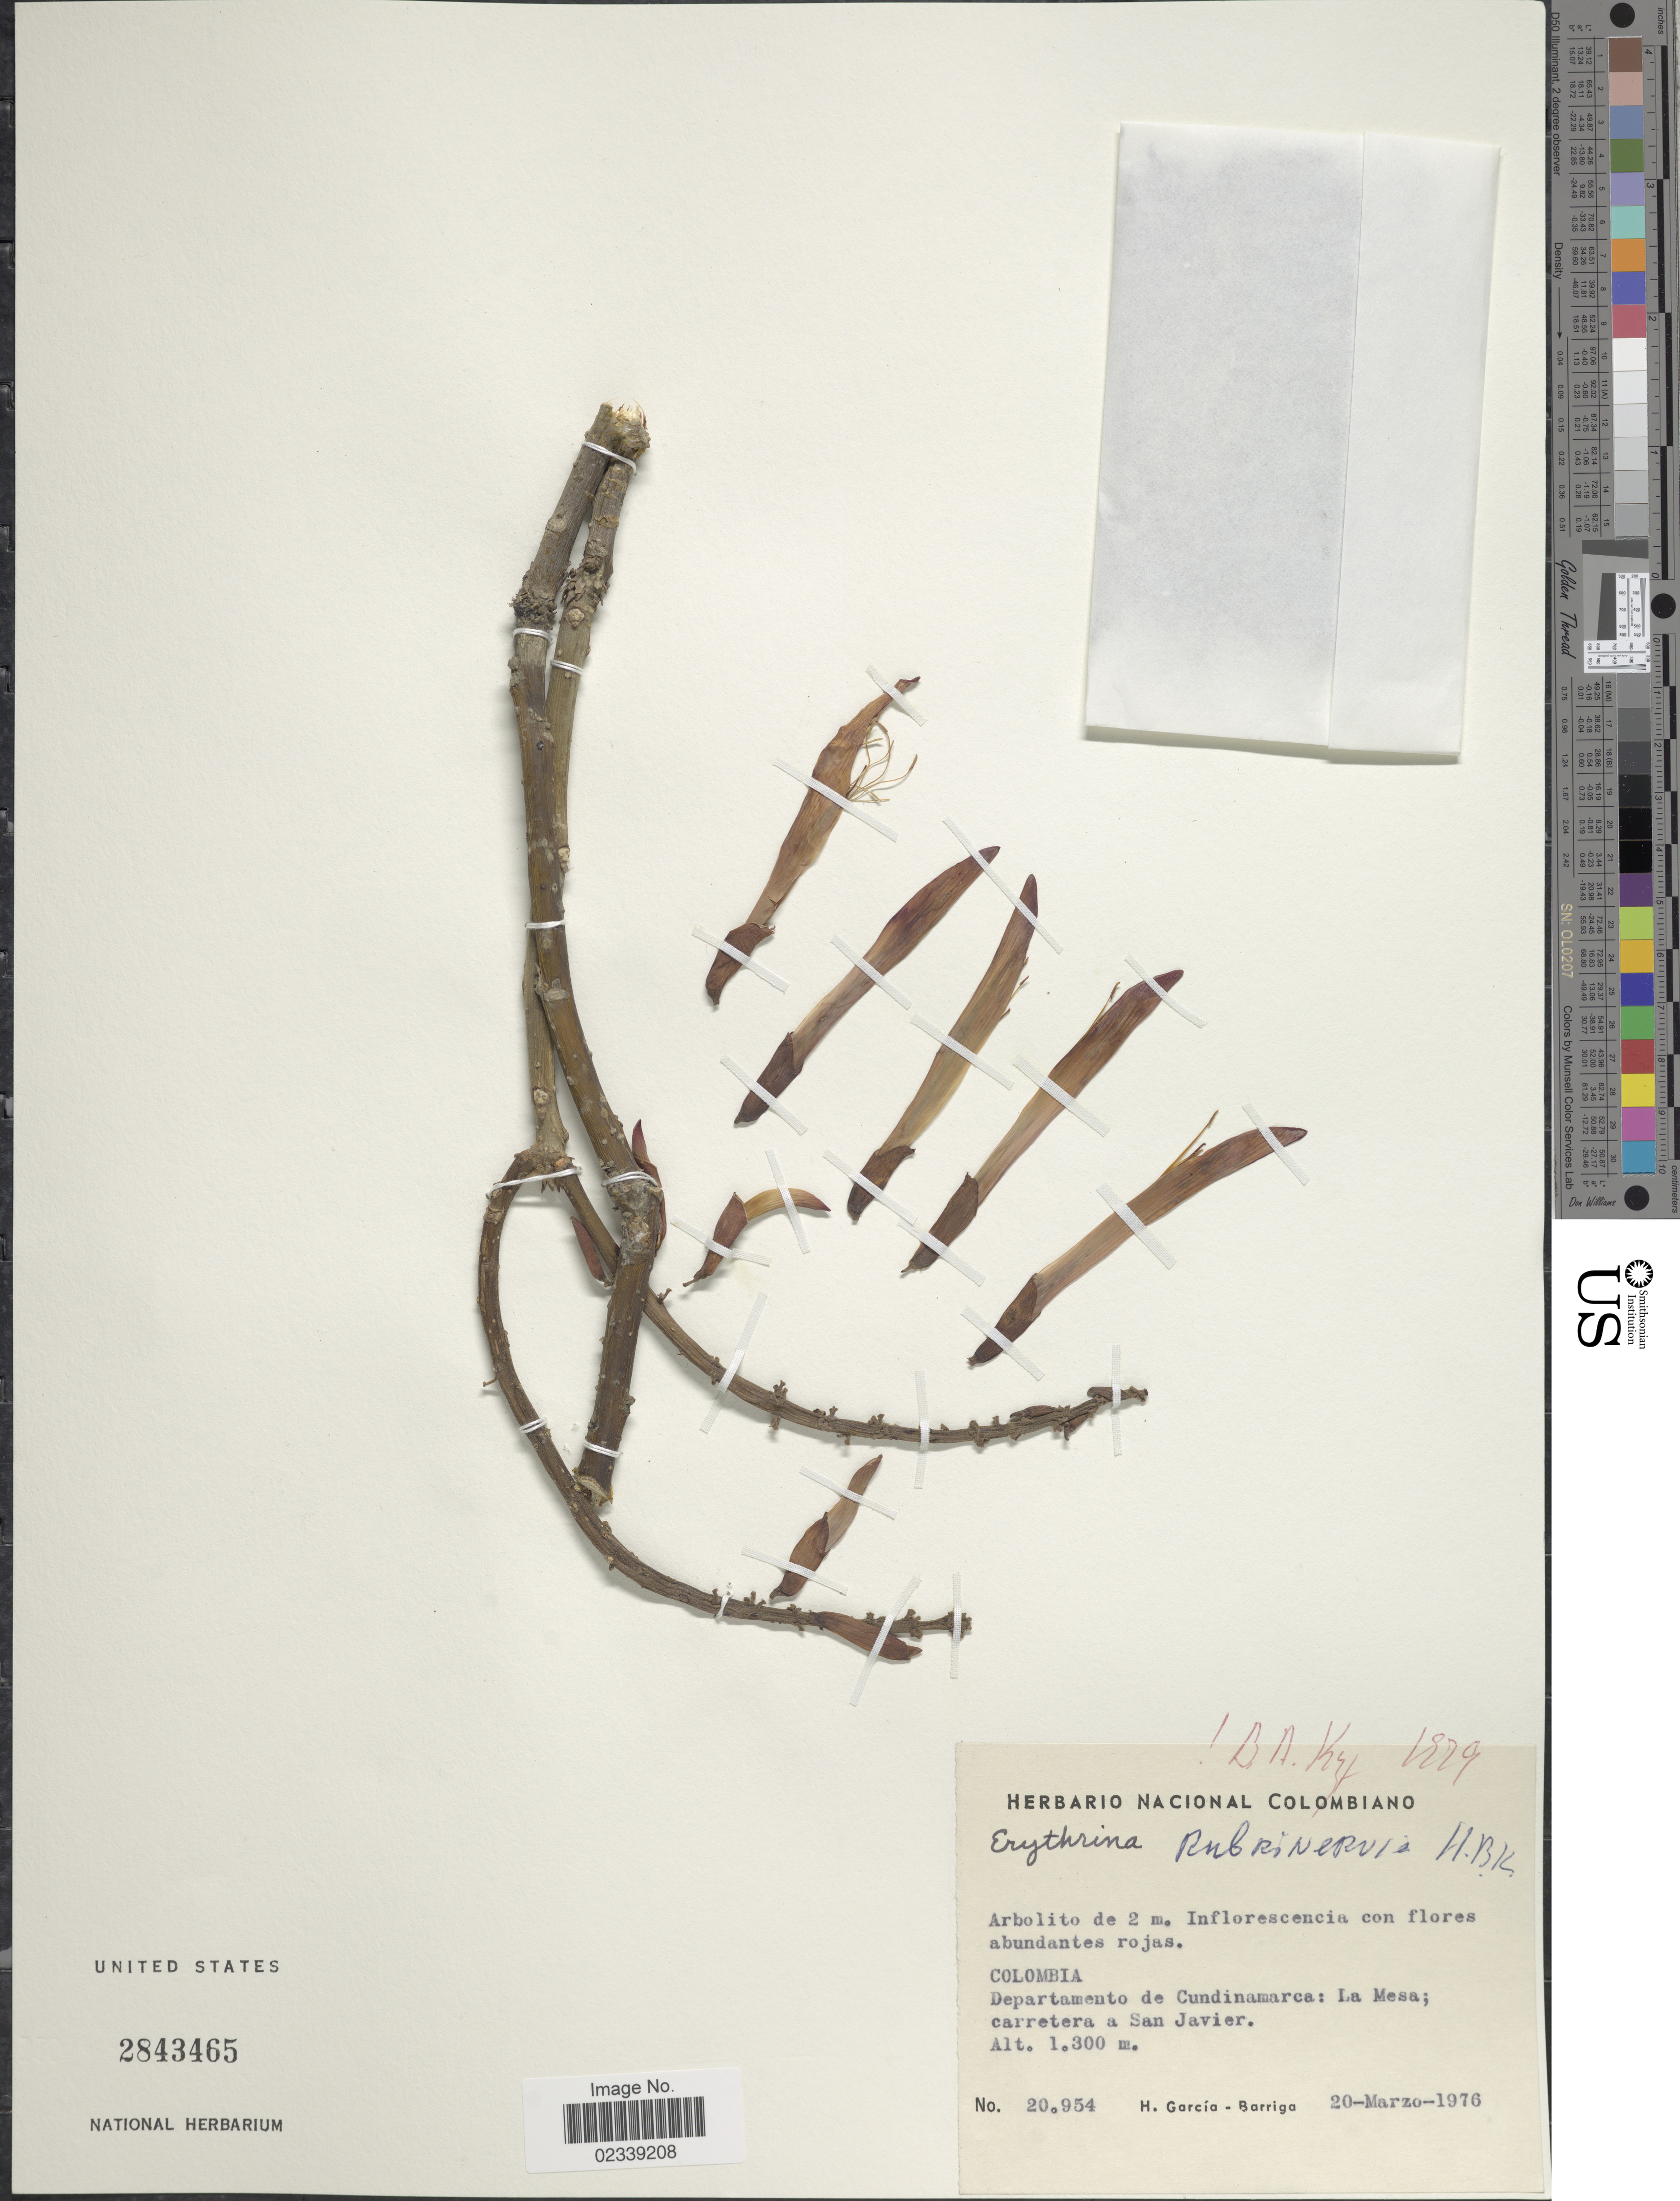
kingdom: Plantae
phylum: Tracheophyta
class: Magnoliopsida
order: Fabales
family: Fabaceae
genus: Erythrina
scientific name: Erythrina rubrinervia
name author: Kunth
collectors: H. García Barriga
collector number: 20954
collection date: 1976-03-20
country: Colombia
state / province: Cundinamarca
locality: La Mesa, carretera a San Javier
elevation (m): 1300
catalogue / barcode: US 2843465